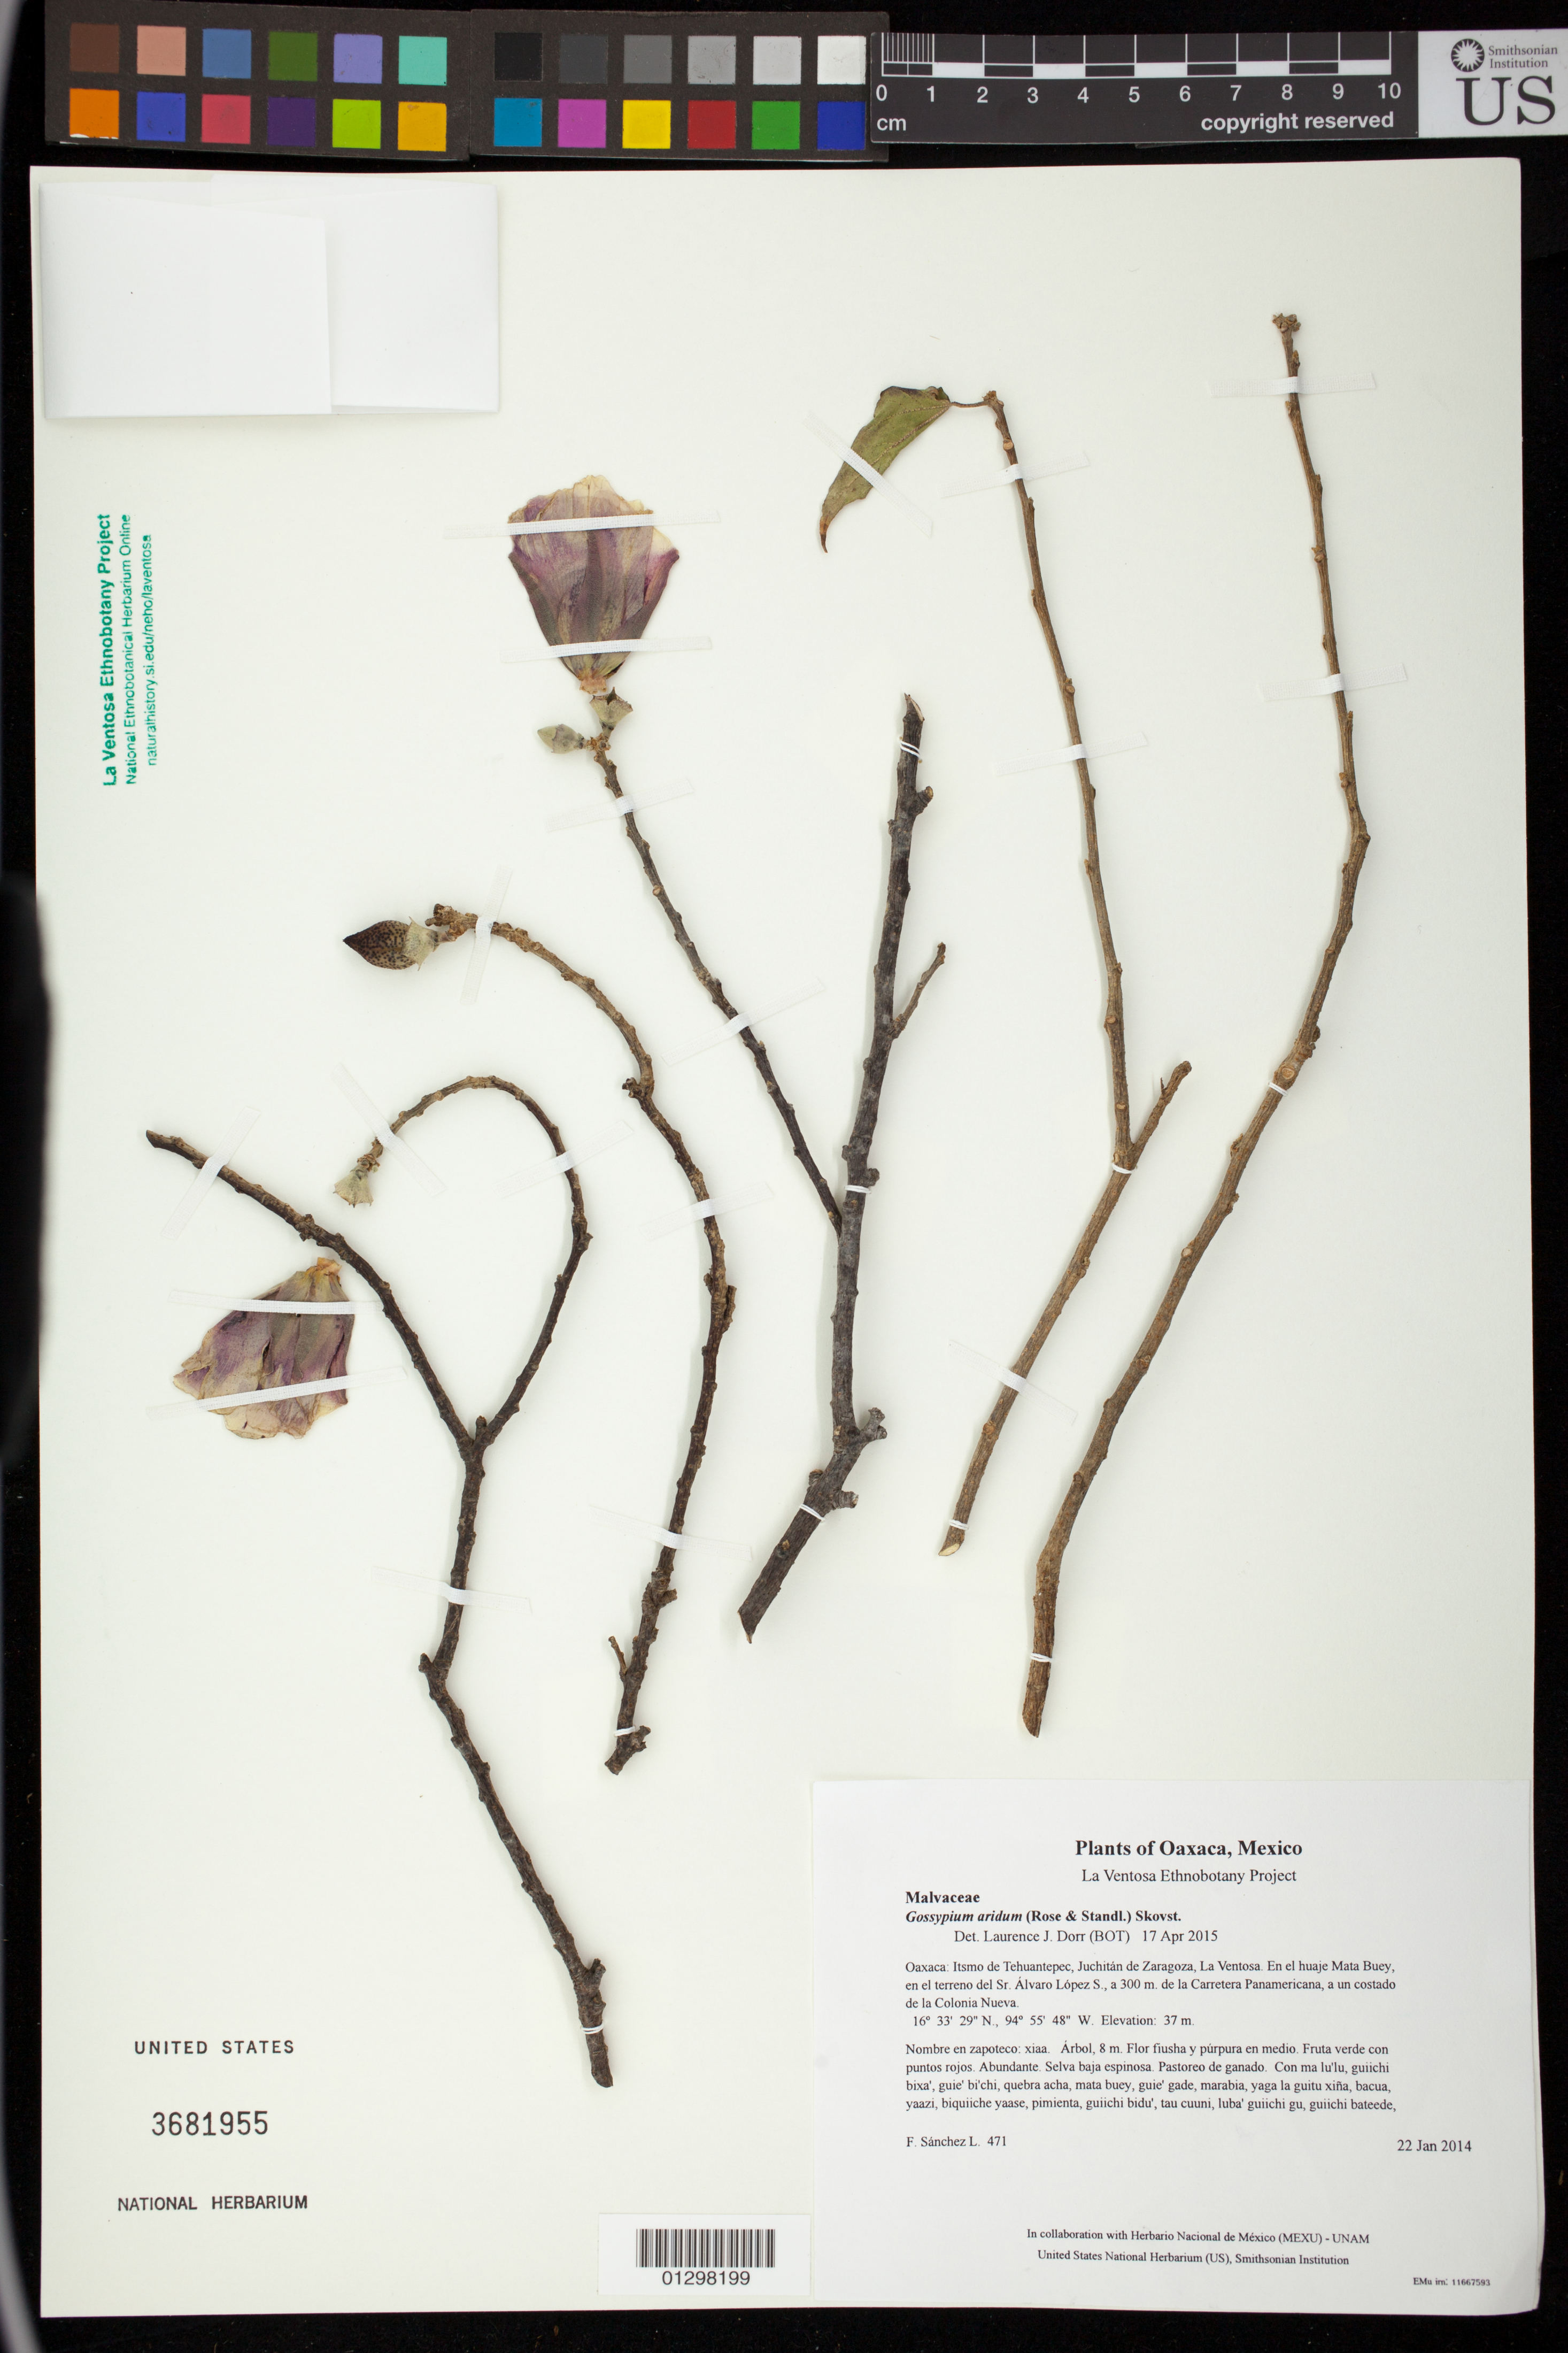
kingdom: Plantae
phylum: Tracheophyta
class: Magnoliopsida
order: Malvales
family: Malvaceae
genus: Gossypium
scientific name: Gossypium aridum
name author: (Rose & Standl.) Skovsted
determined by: Dorr, L. J., (BOT), Smithsonian Institution - National Museum of Natural History (UNITED STATES)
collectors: F. Sánchez L.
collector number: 471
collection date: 2014-01-22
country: Mexico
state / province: Oaxaca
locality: Itsmo de Tehuantepec, Juchitán de Zaragoza, La Ventosa. En el huaje Mata Buey, en el terreno del Sr. Álvaro López S., a 300 m. de la Carretera Panamericana, a un costado de la Colonia Nueva.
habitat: Selva baja espinosa. Pastoreo de ganado.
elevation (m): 37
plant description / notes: MEXU, SERO, US; Yaga. 8 m. Guie' fiusha ne galahui' nagu. Cuaananaxhi naga' ne puntu naxiña'. Stale.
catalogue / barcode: US 3681955